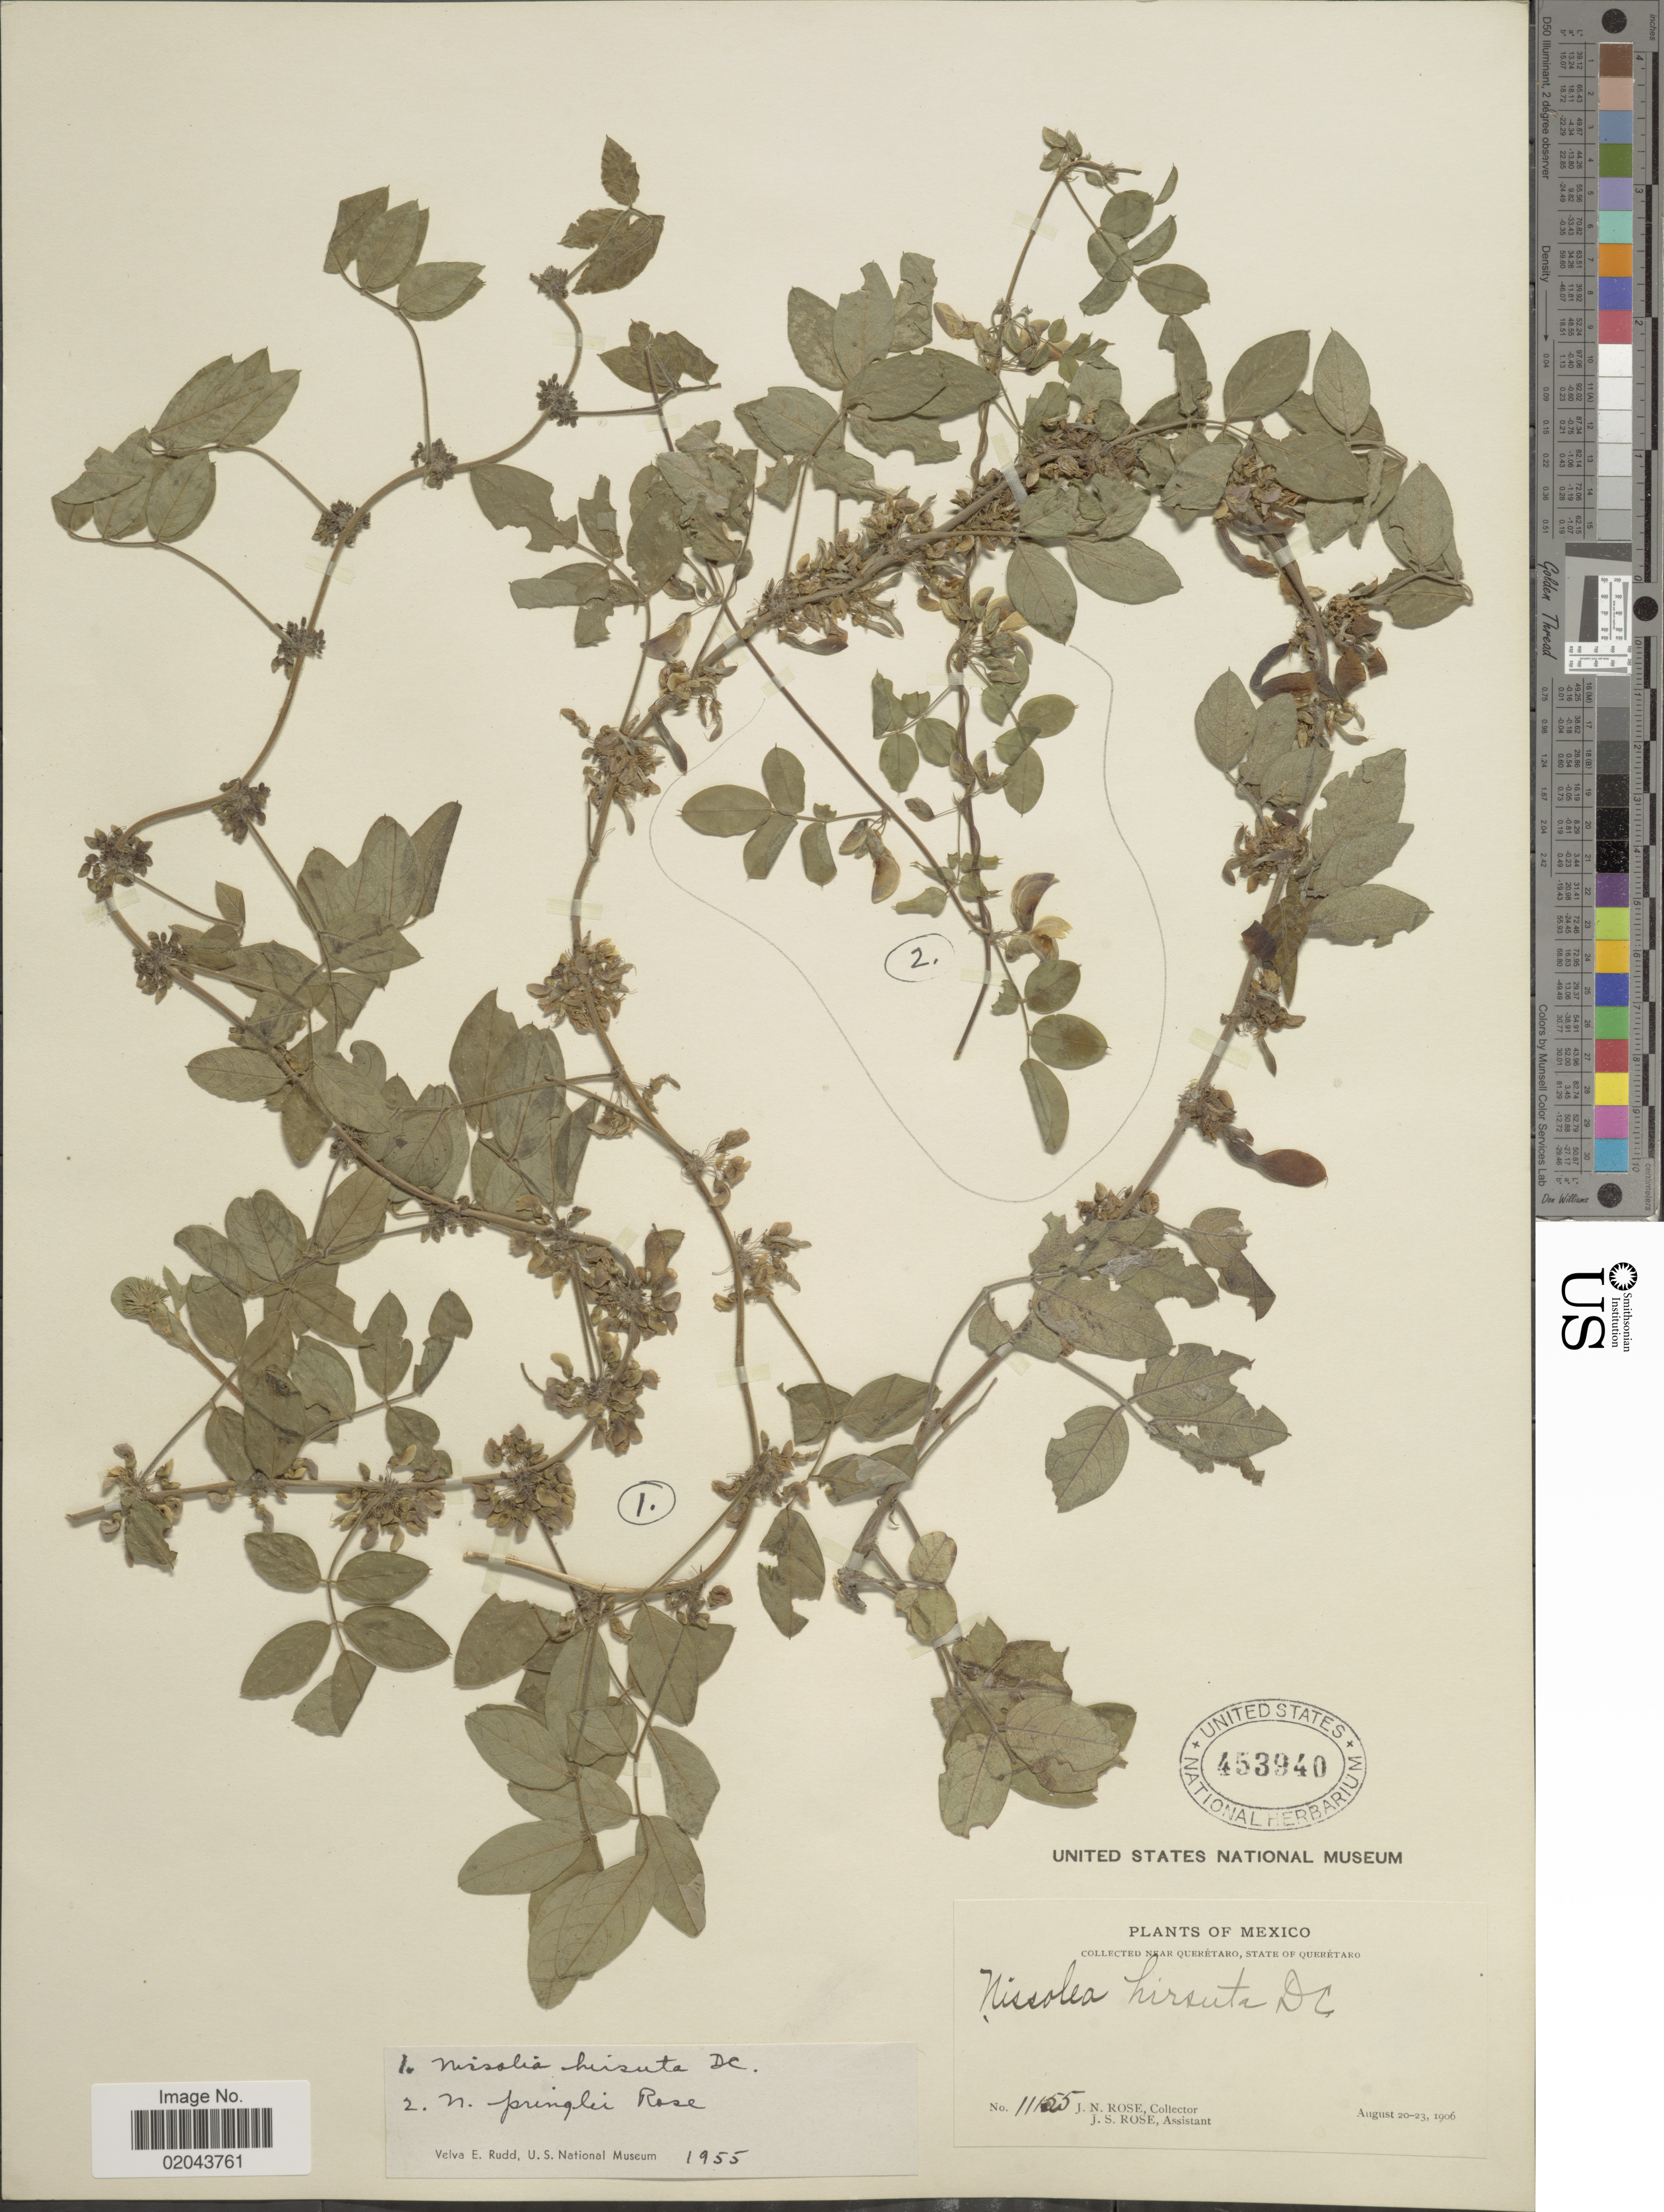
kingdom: Plantae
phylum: Tracheophyta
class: Magnoliopsida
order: Fabales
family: Fabaceae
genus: Nissolia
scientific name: Nissolia microptera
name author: Poir.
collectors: J. N. Rose & J. H. Painter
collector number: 1155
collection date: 1906-08-20/1906-08-23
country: Mexico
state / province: Querétaro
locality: Near Queretaro.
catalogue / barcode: US 453940